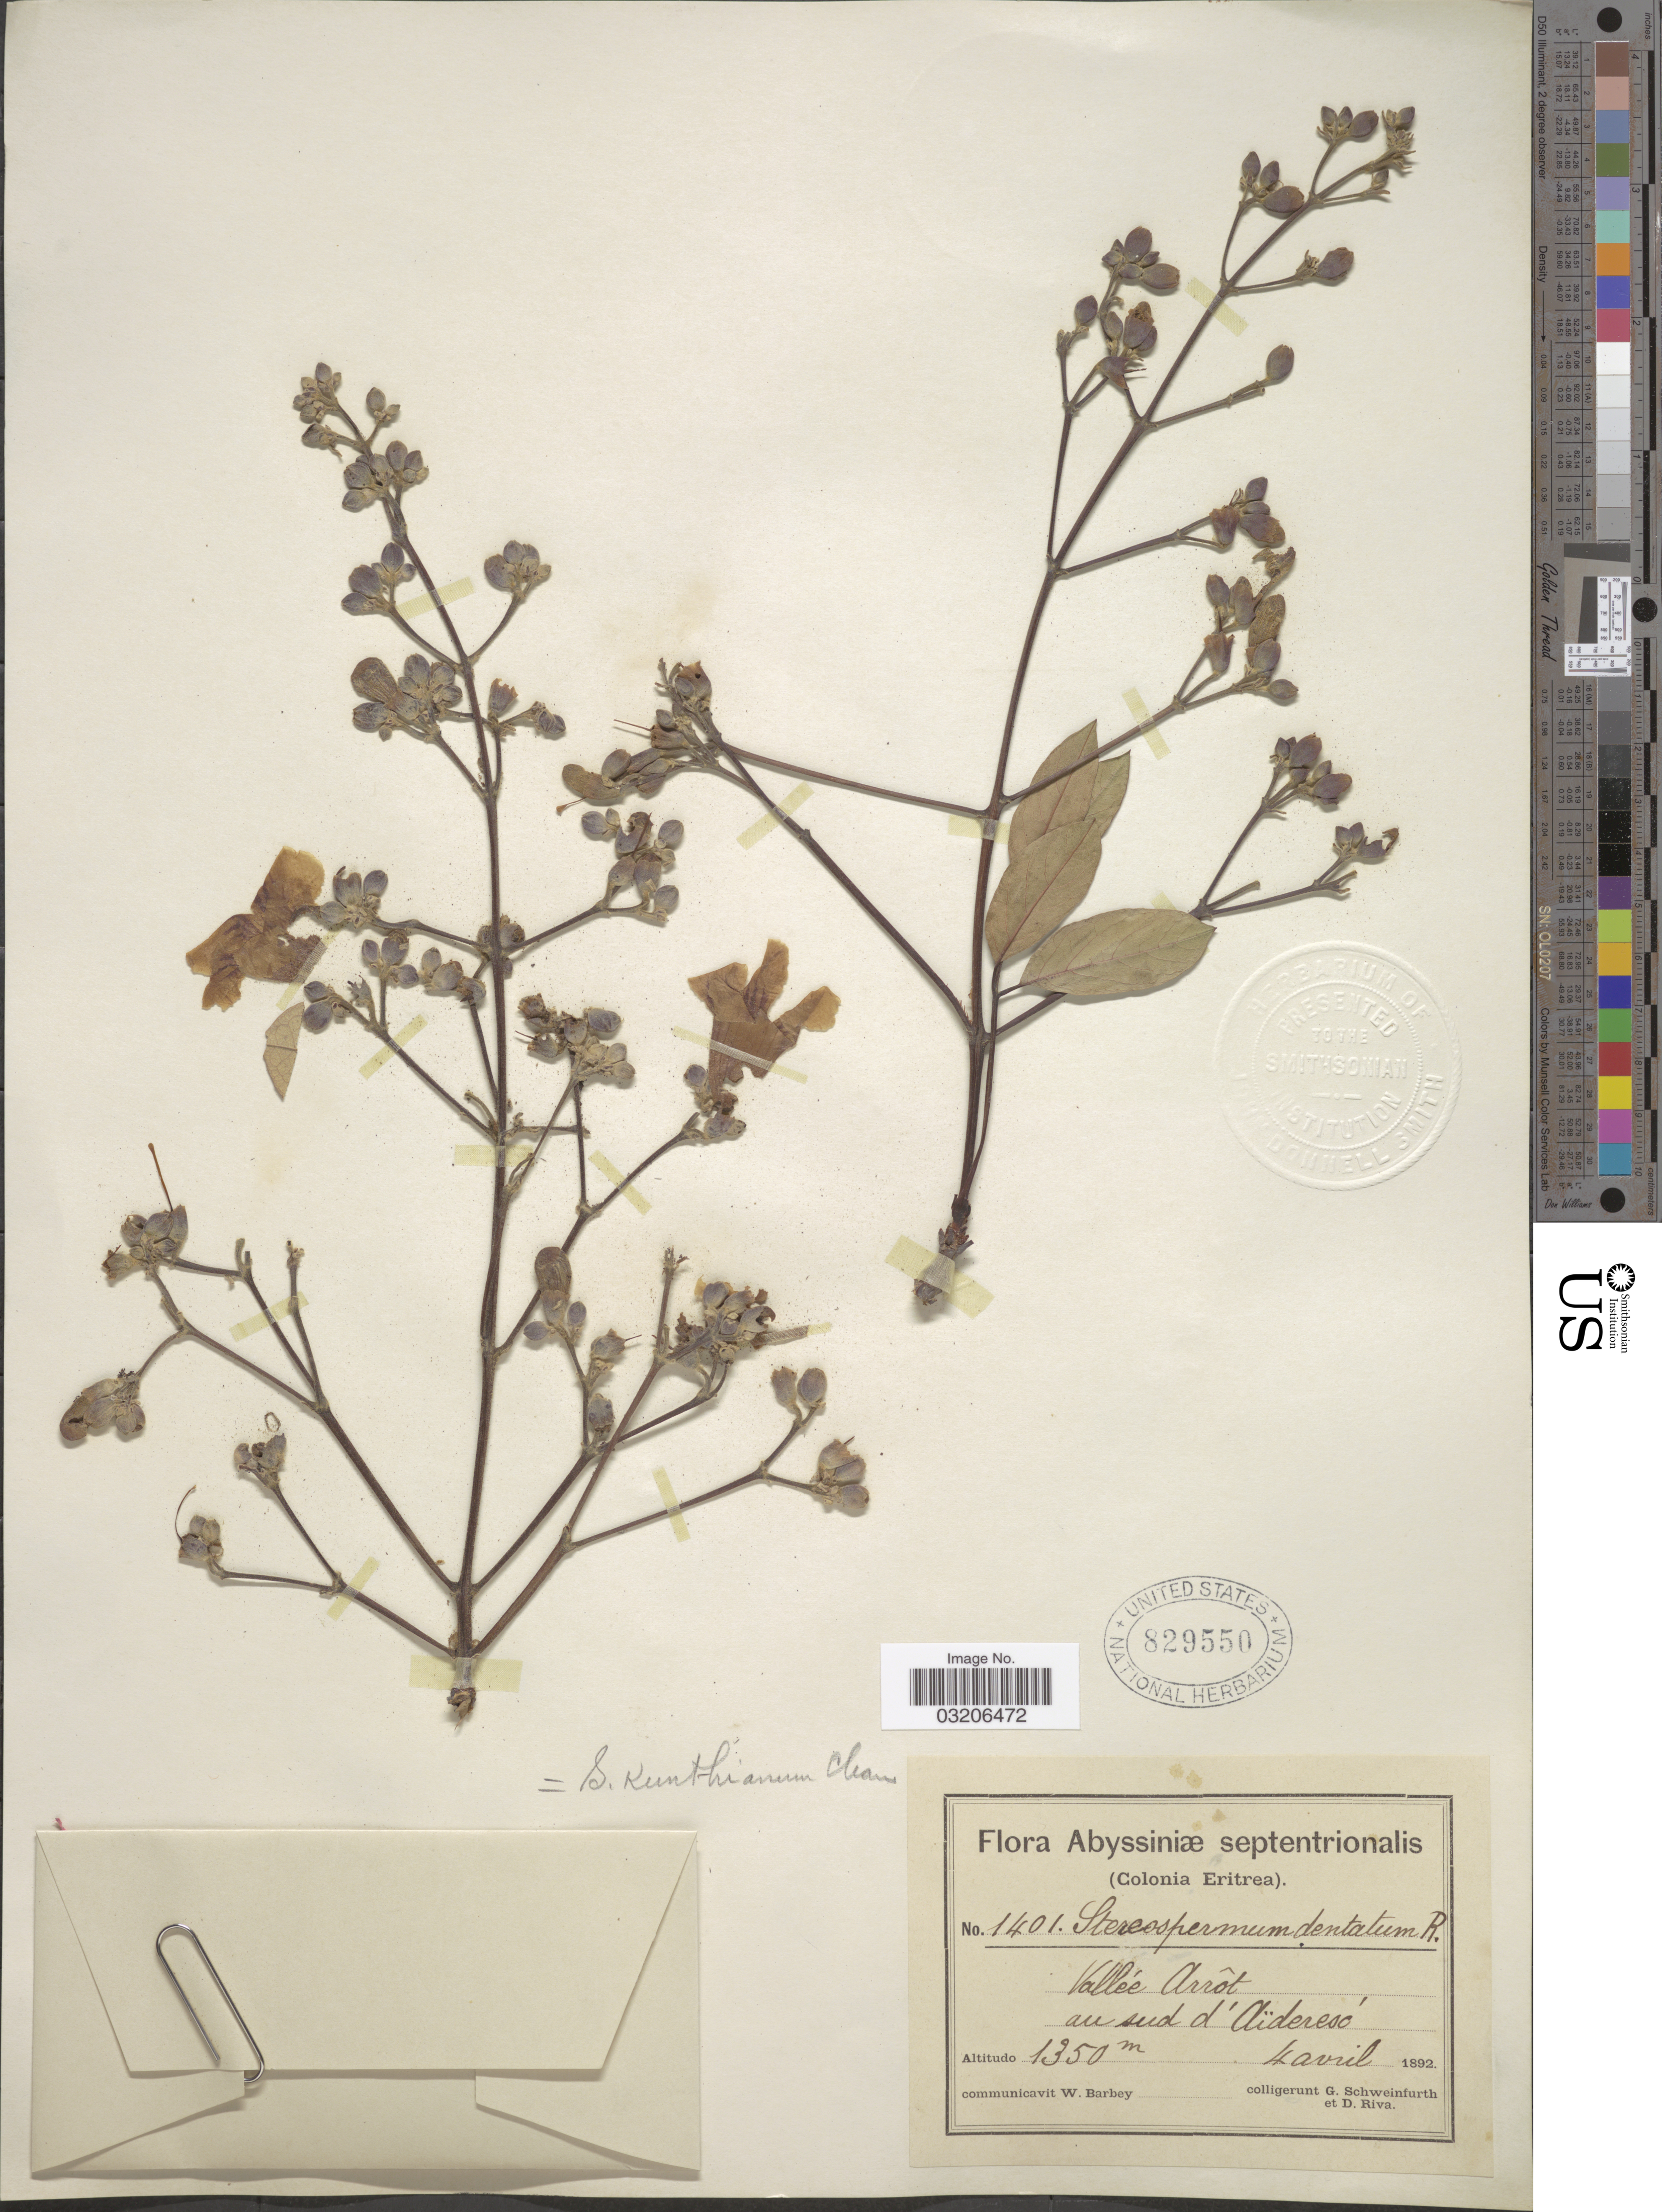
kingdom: Plantae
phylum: Tracheophyta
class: Magnoliopsida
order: Lamiales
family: Bignoniaceae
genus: Stereospermum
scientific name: Stereospermum kunthianum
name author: Cham.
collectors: G. A. Schweinfurth (herbarium) & D. Riva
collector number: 1401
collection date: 1892-04-04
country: Eritrea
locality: Abyssiniæ septentrionalis. Vallée Arrôt au sud d'Aïdereso.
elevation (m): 1350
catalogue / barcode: US 829550